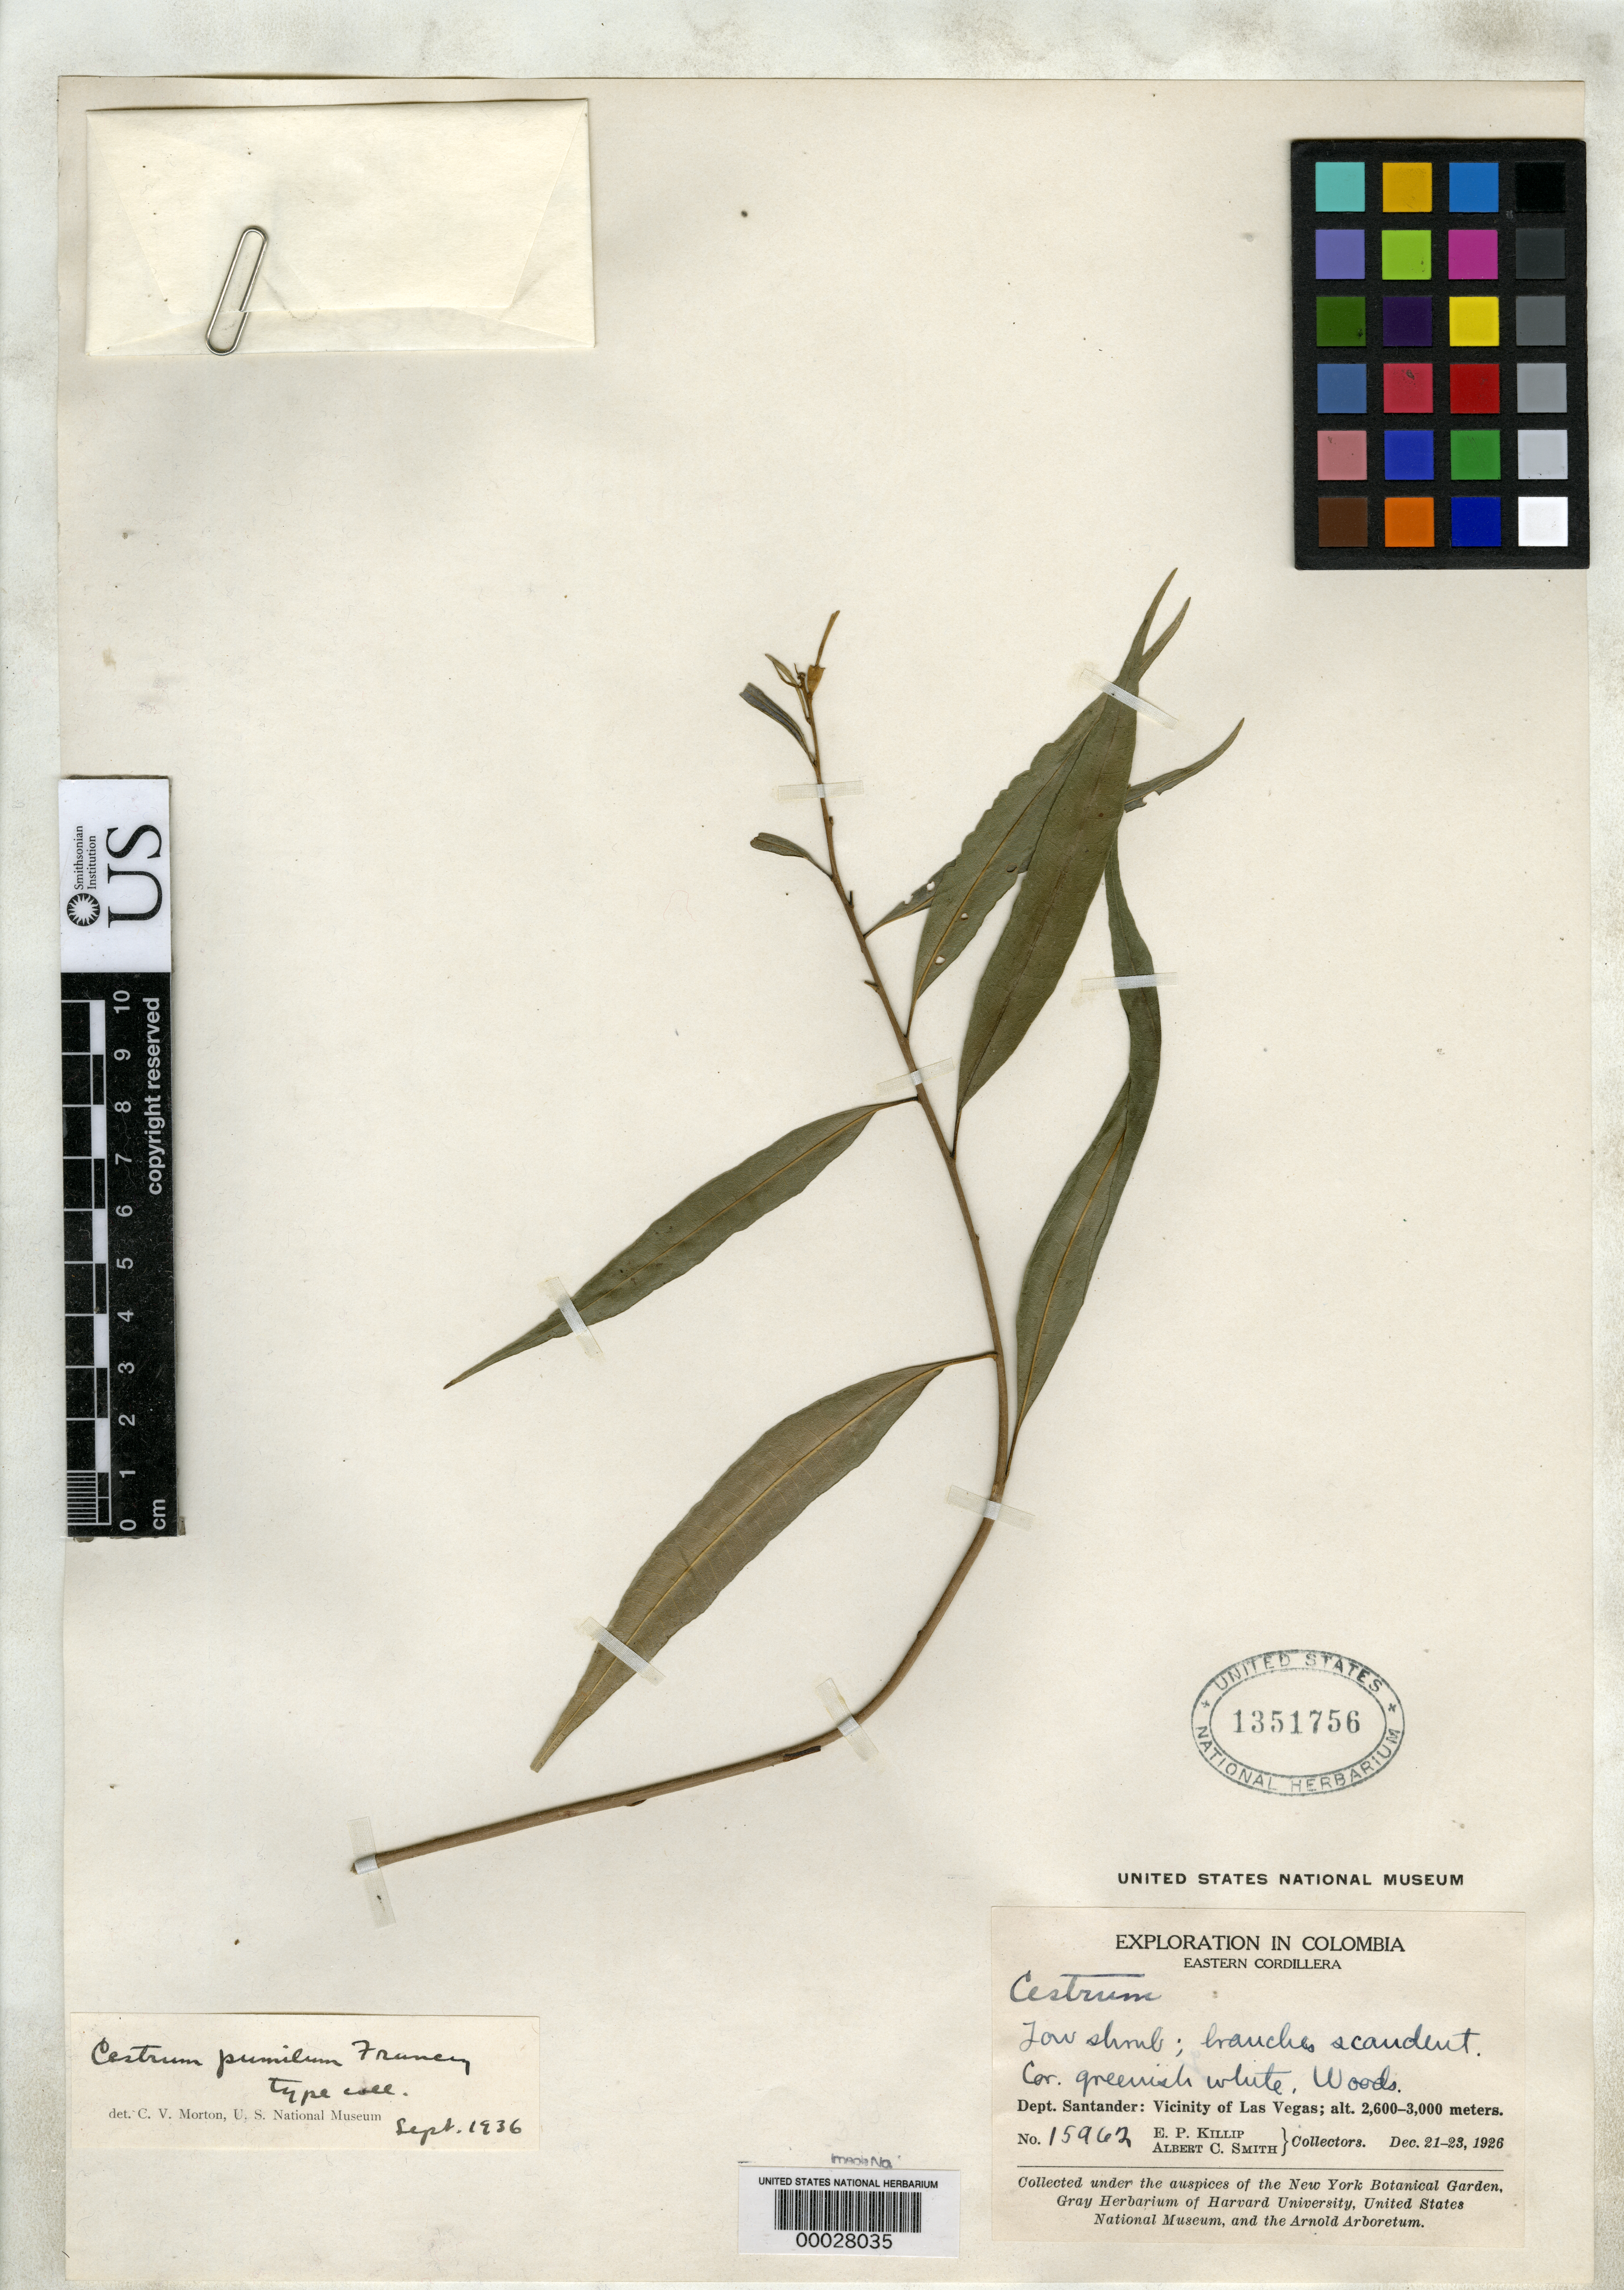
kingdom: Plantae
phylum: Tracheophyta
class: Magnoliopsida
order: Solanales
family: Solanaceae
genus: Cestrum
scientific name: Cestrum pumilum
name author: Francey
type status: Isotype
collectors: E. P. Killip & A. C. Smith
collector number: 15962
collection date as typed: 21 Dec 1926 to 23 Dec 1926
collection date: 1926-12-21/1926-12-23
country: Colombia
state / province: Santander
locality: Vicinity of Las Vegas.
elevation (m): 2600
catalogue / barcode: US 1351756